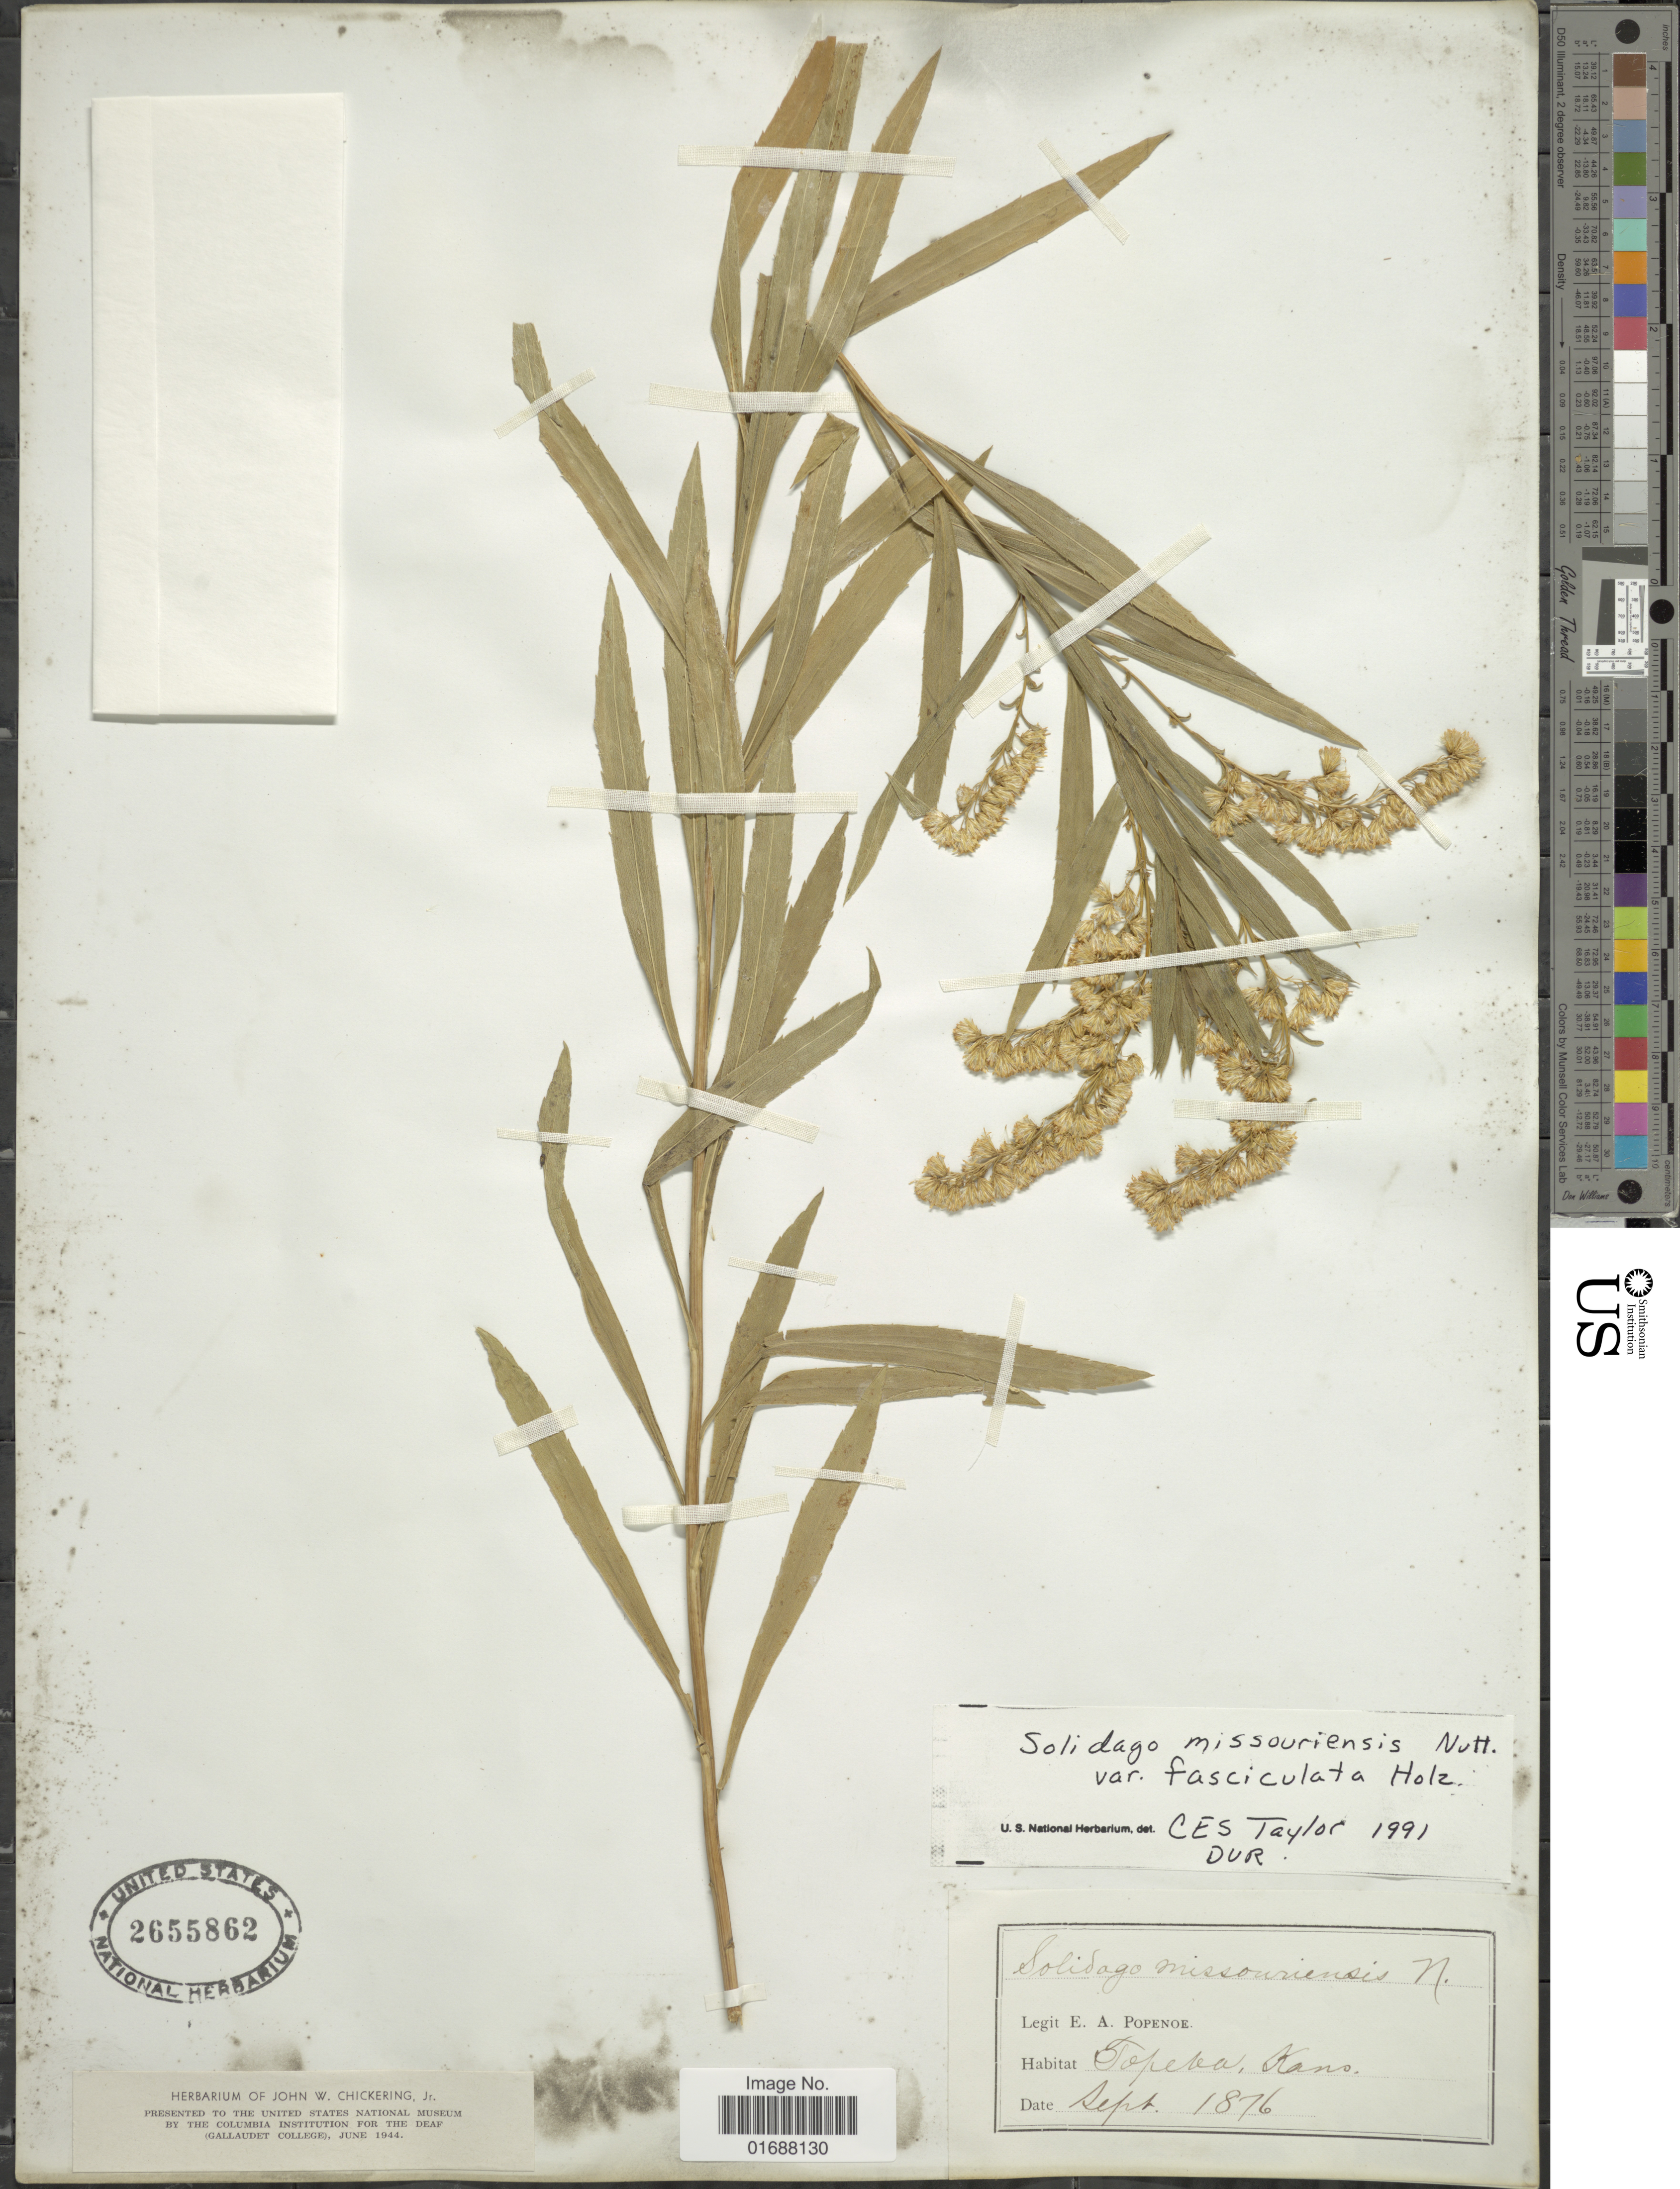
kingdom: Plantae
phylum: Tracheophyta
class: Magnoliopsida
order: Asterales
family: Asteraceae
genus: Solidago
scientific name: Solidago missouriensis var. fasciculata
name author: Holz.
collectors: E. A. Popenoe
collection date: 1876-09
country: United States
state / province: Kansas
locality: Topeka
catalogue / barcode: US 2655862